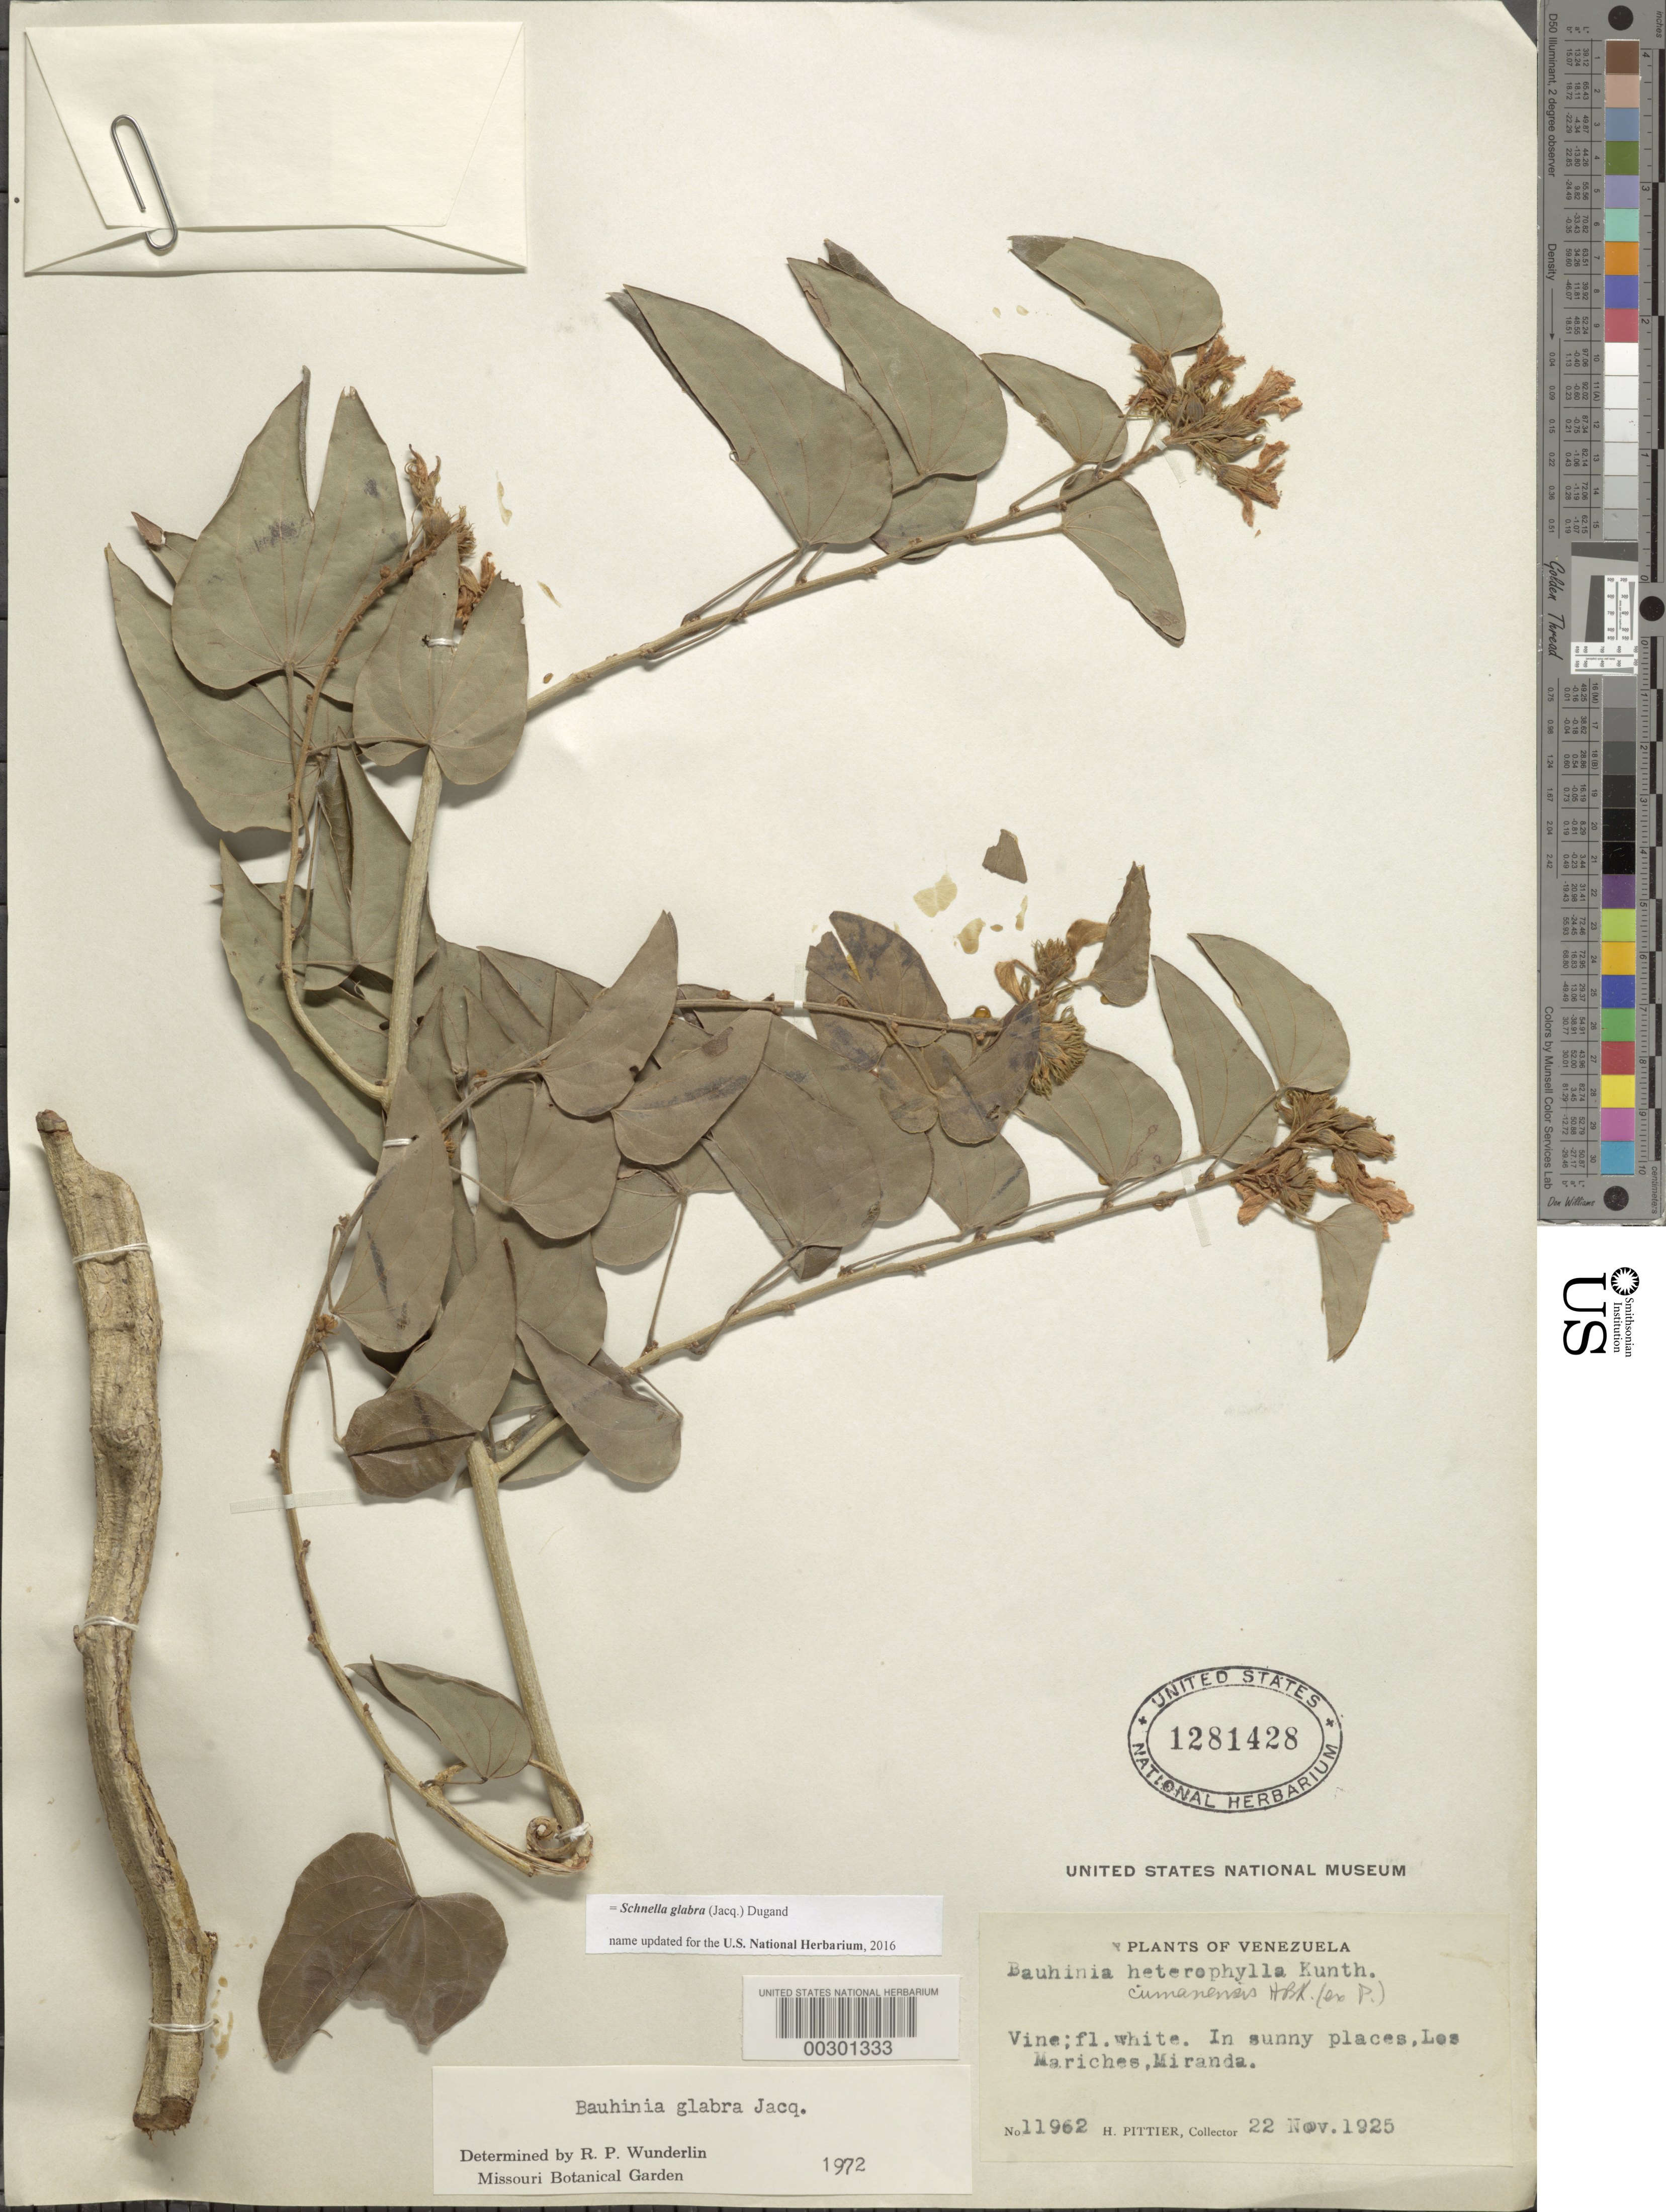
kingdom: Plantae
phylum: Tracheophyta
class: Magnoliopsida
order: Fabales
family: Fabaceae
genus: Schnella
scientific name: Schnella glabra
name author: (Jacq.) Dugand G.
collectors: H. F. Pittier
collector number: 11962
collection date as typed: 22 Nov 1925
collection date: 1925-11-22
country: Venezuela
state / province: Miranda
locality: Les mariches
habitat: In sunny places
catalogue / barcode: US 1281428